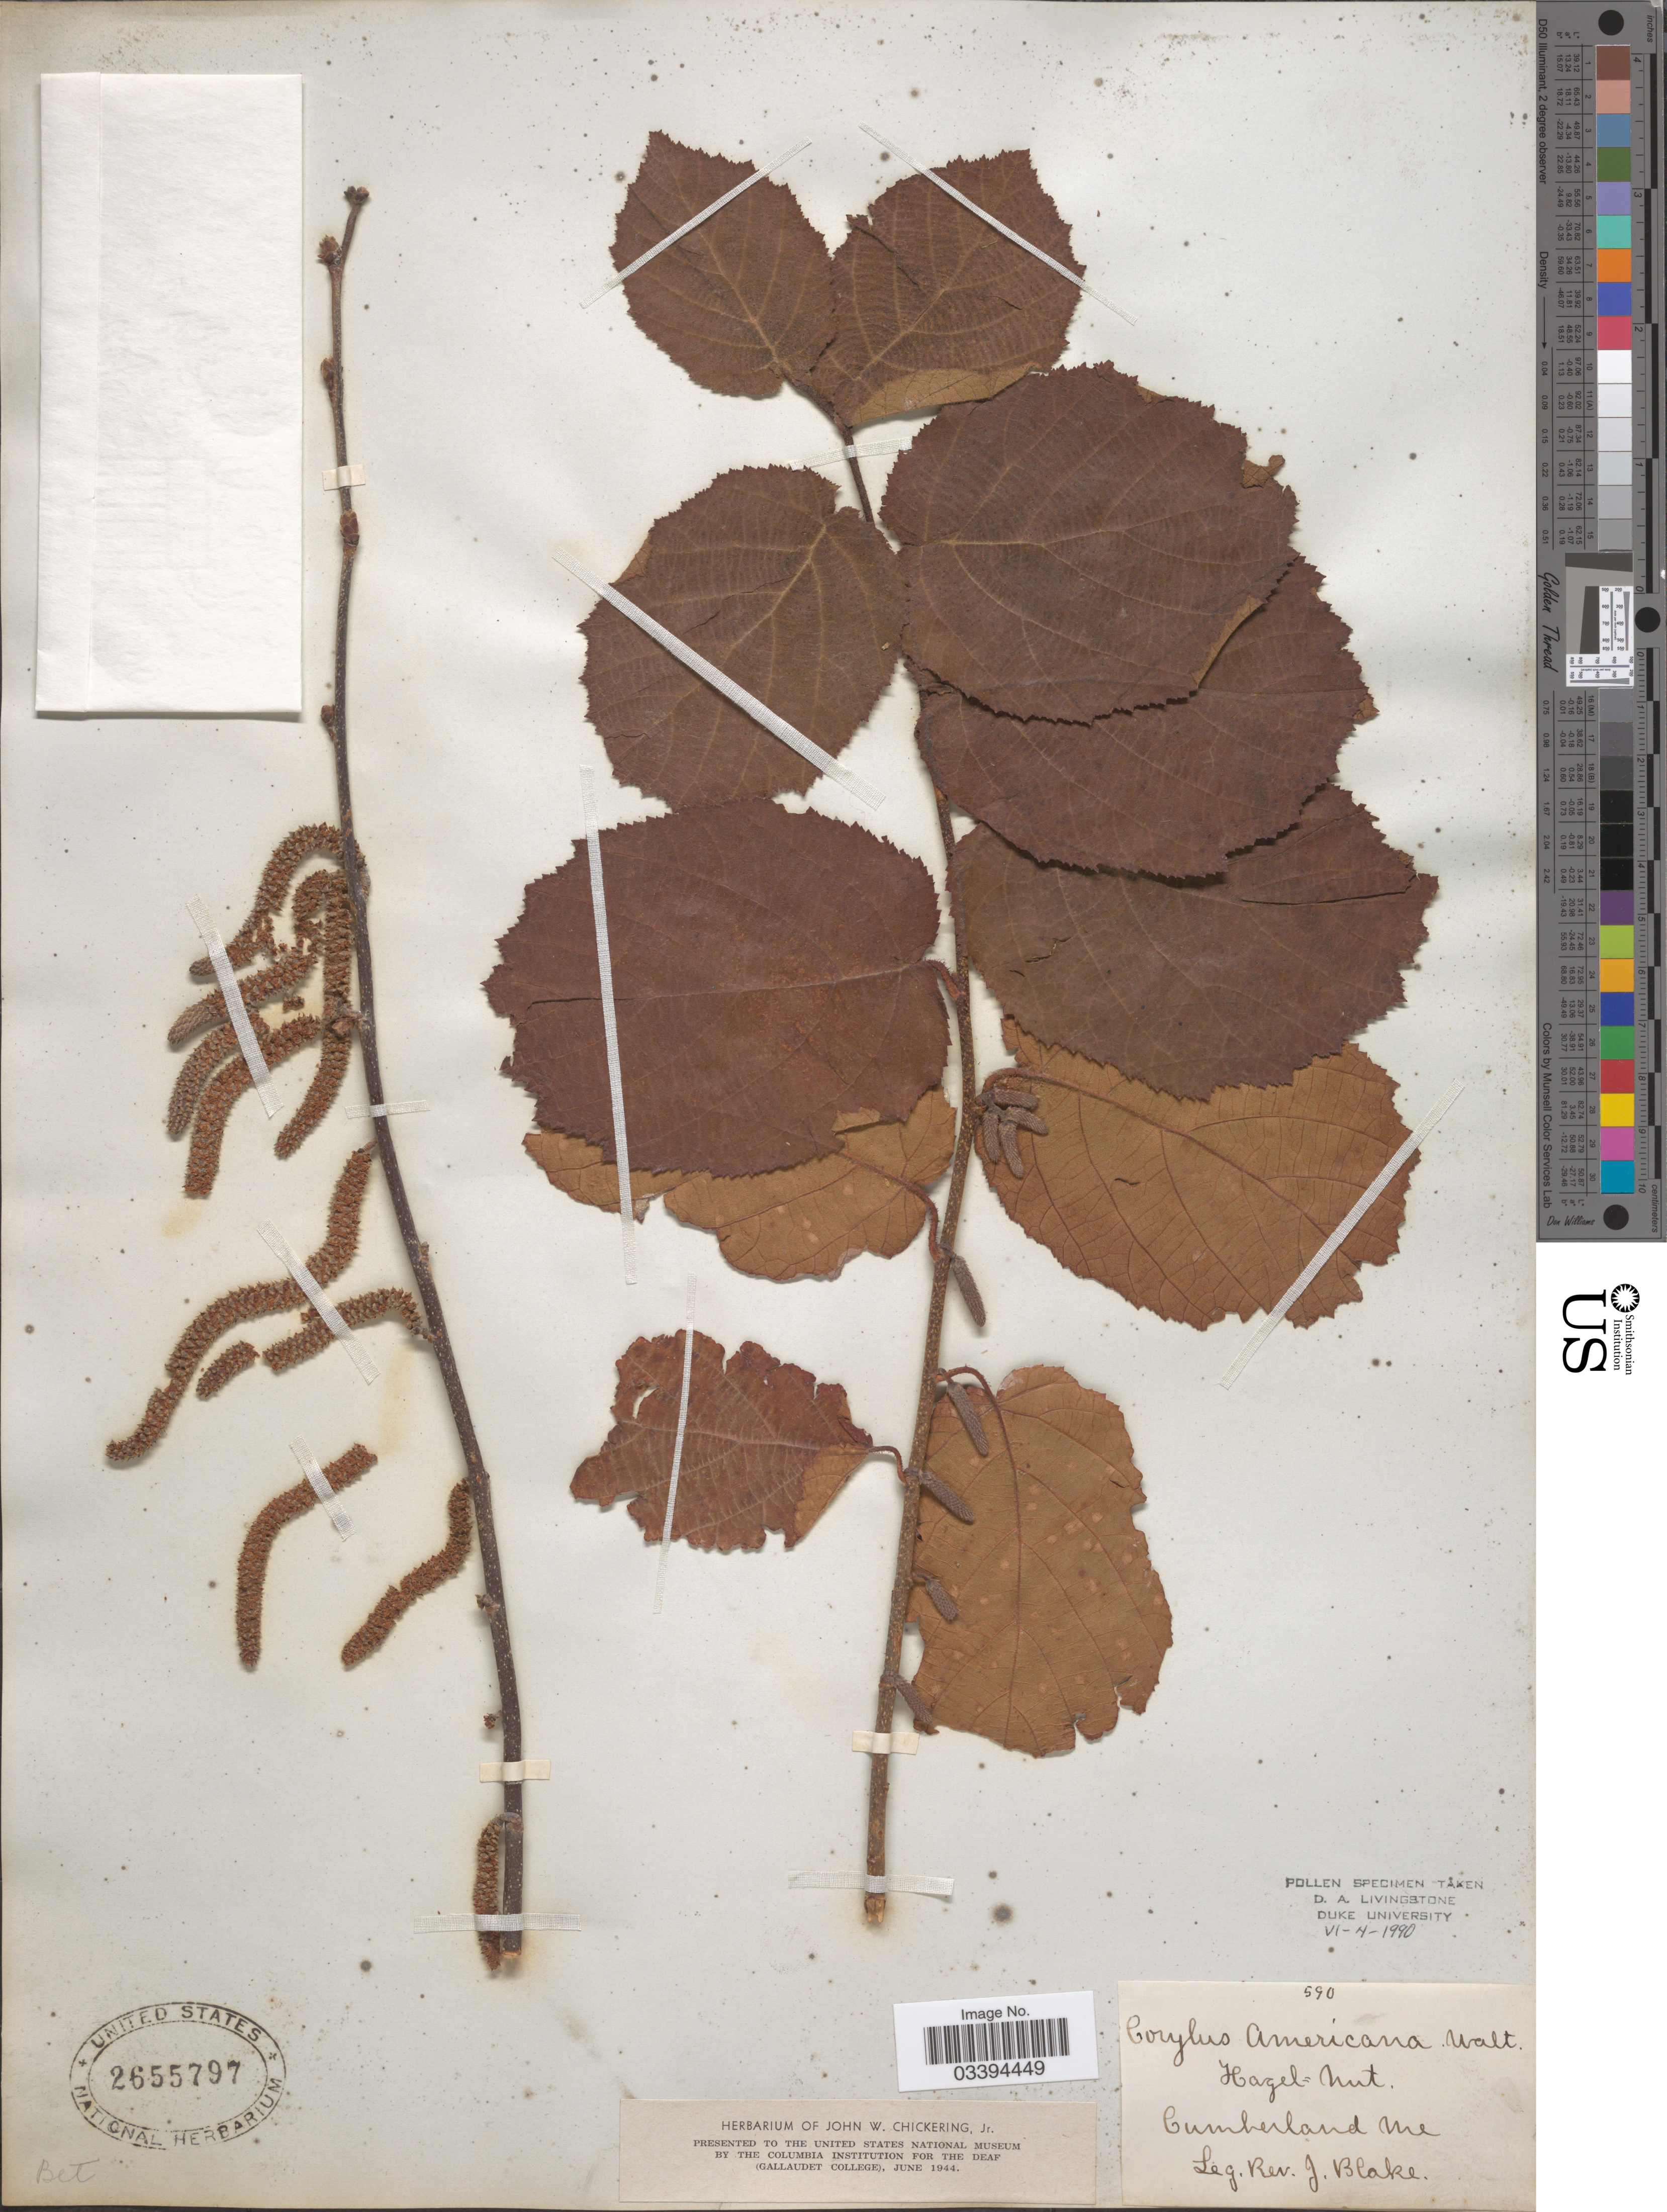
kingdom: Plantae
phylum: Tracheophyta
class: Magnoliopsida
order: Fagales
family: Betulaceae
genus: Corylus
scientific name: Corylus americana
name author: Walter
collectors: J. Blake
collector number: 590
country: United States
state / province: Maine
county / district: Cumberland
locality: Cumberland.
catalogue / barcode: US 2655797